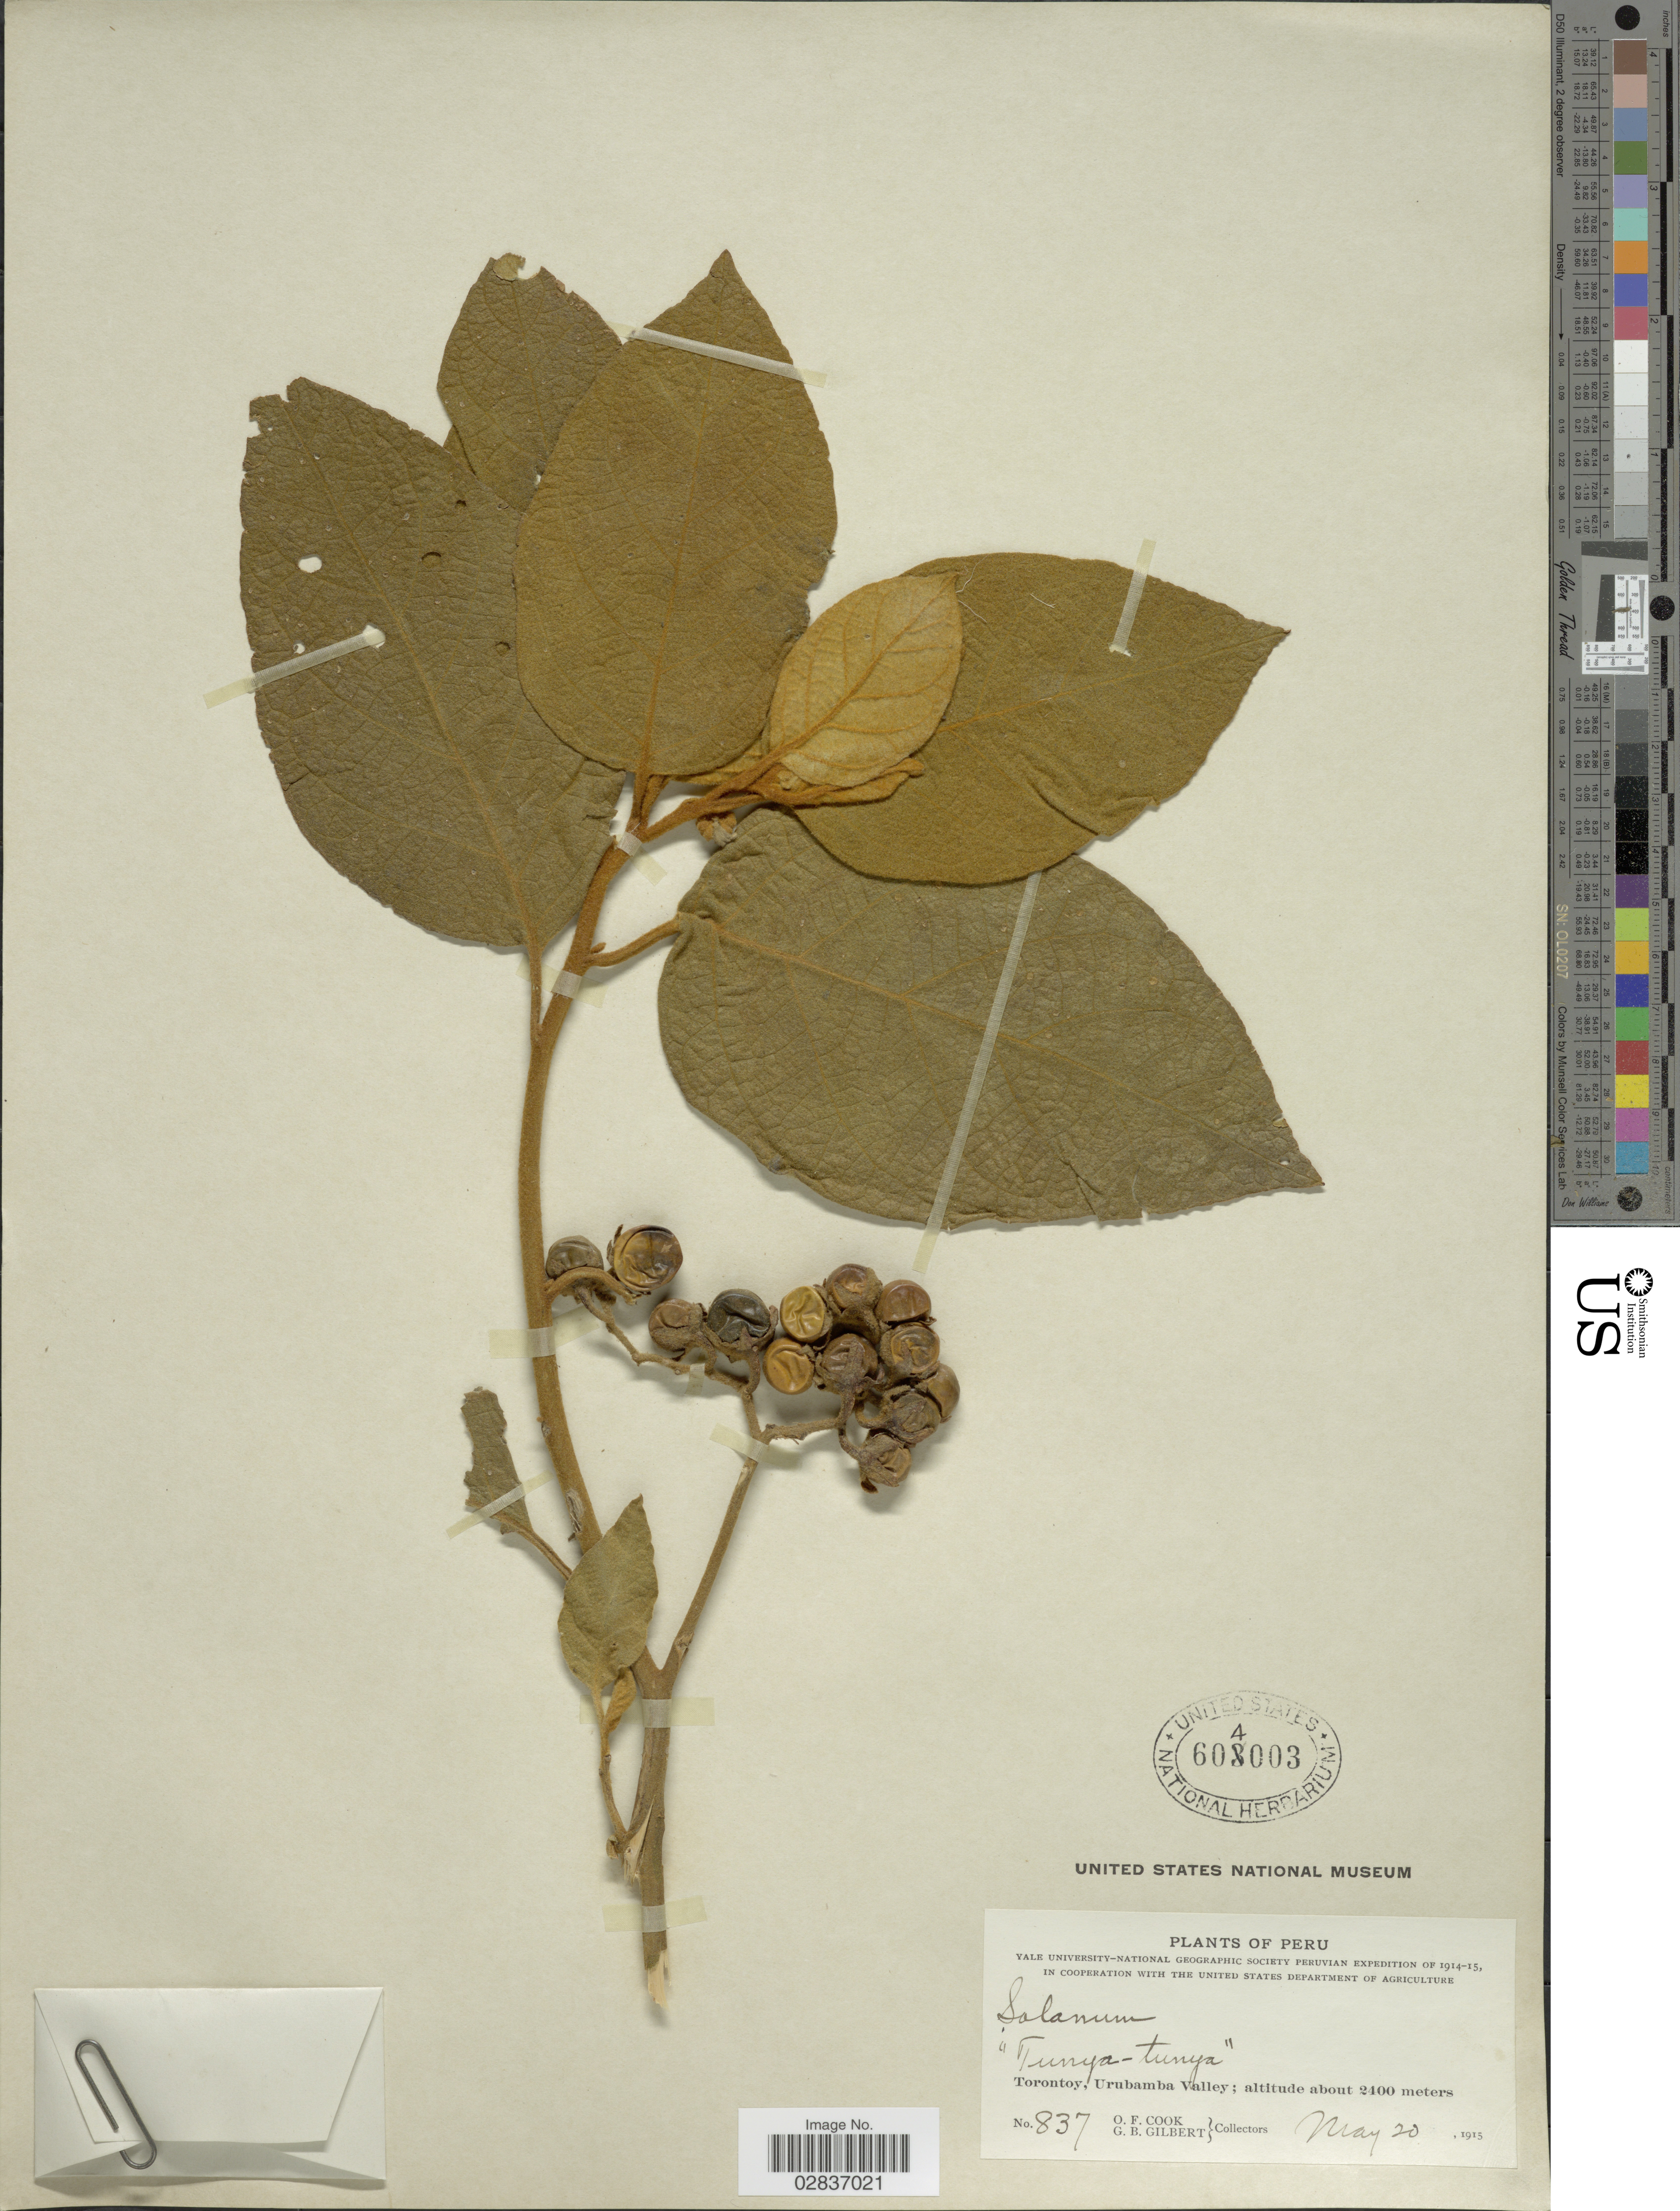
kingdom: Plantae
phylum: Tracheophyta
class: Magnoliopsida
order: Solanales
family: Solanaceae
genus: Solanum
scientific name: Solanum urubambaense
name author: M.F.Agra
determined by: Knapp, S. D.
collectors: O. F. Cook & G. B. Gilbert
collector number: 837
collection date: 1915-05-20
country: Peru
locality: Torontoy, Urubamba Valley.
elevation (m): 2400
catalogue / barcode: US 604003